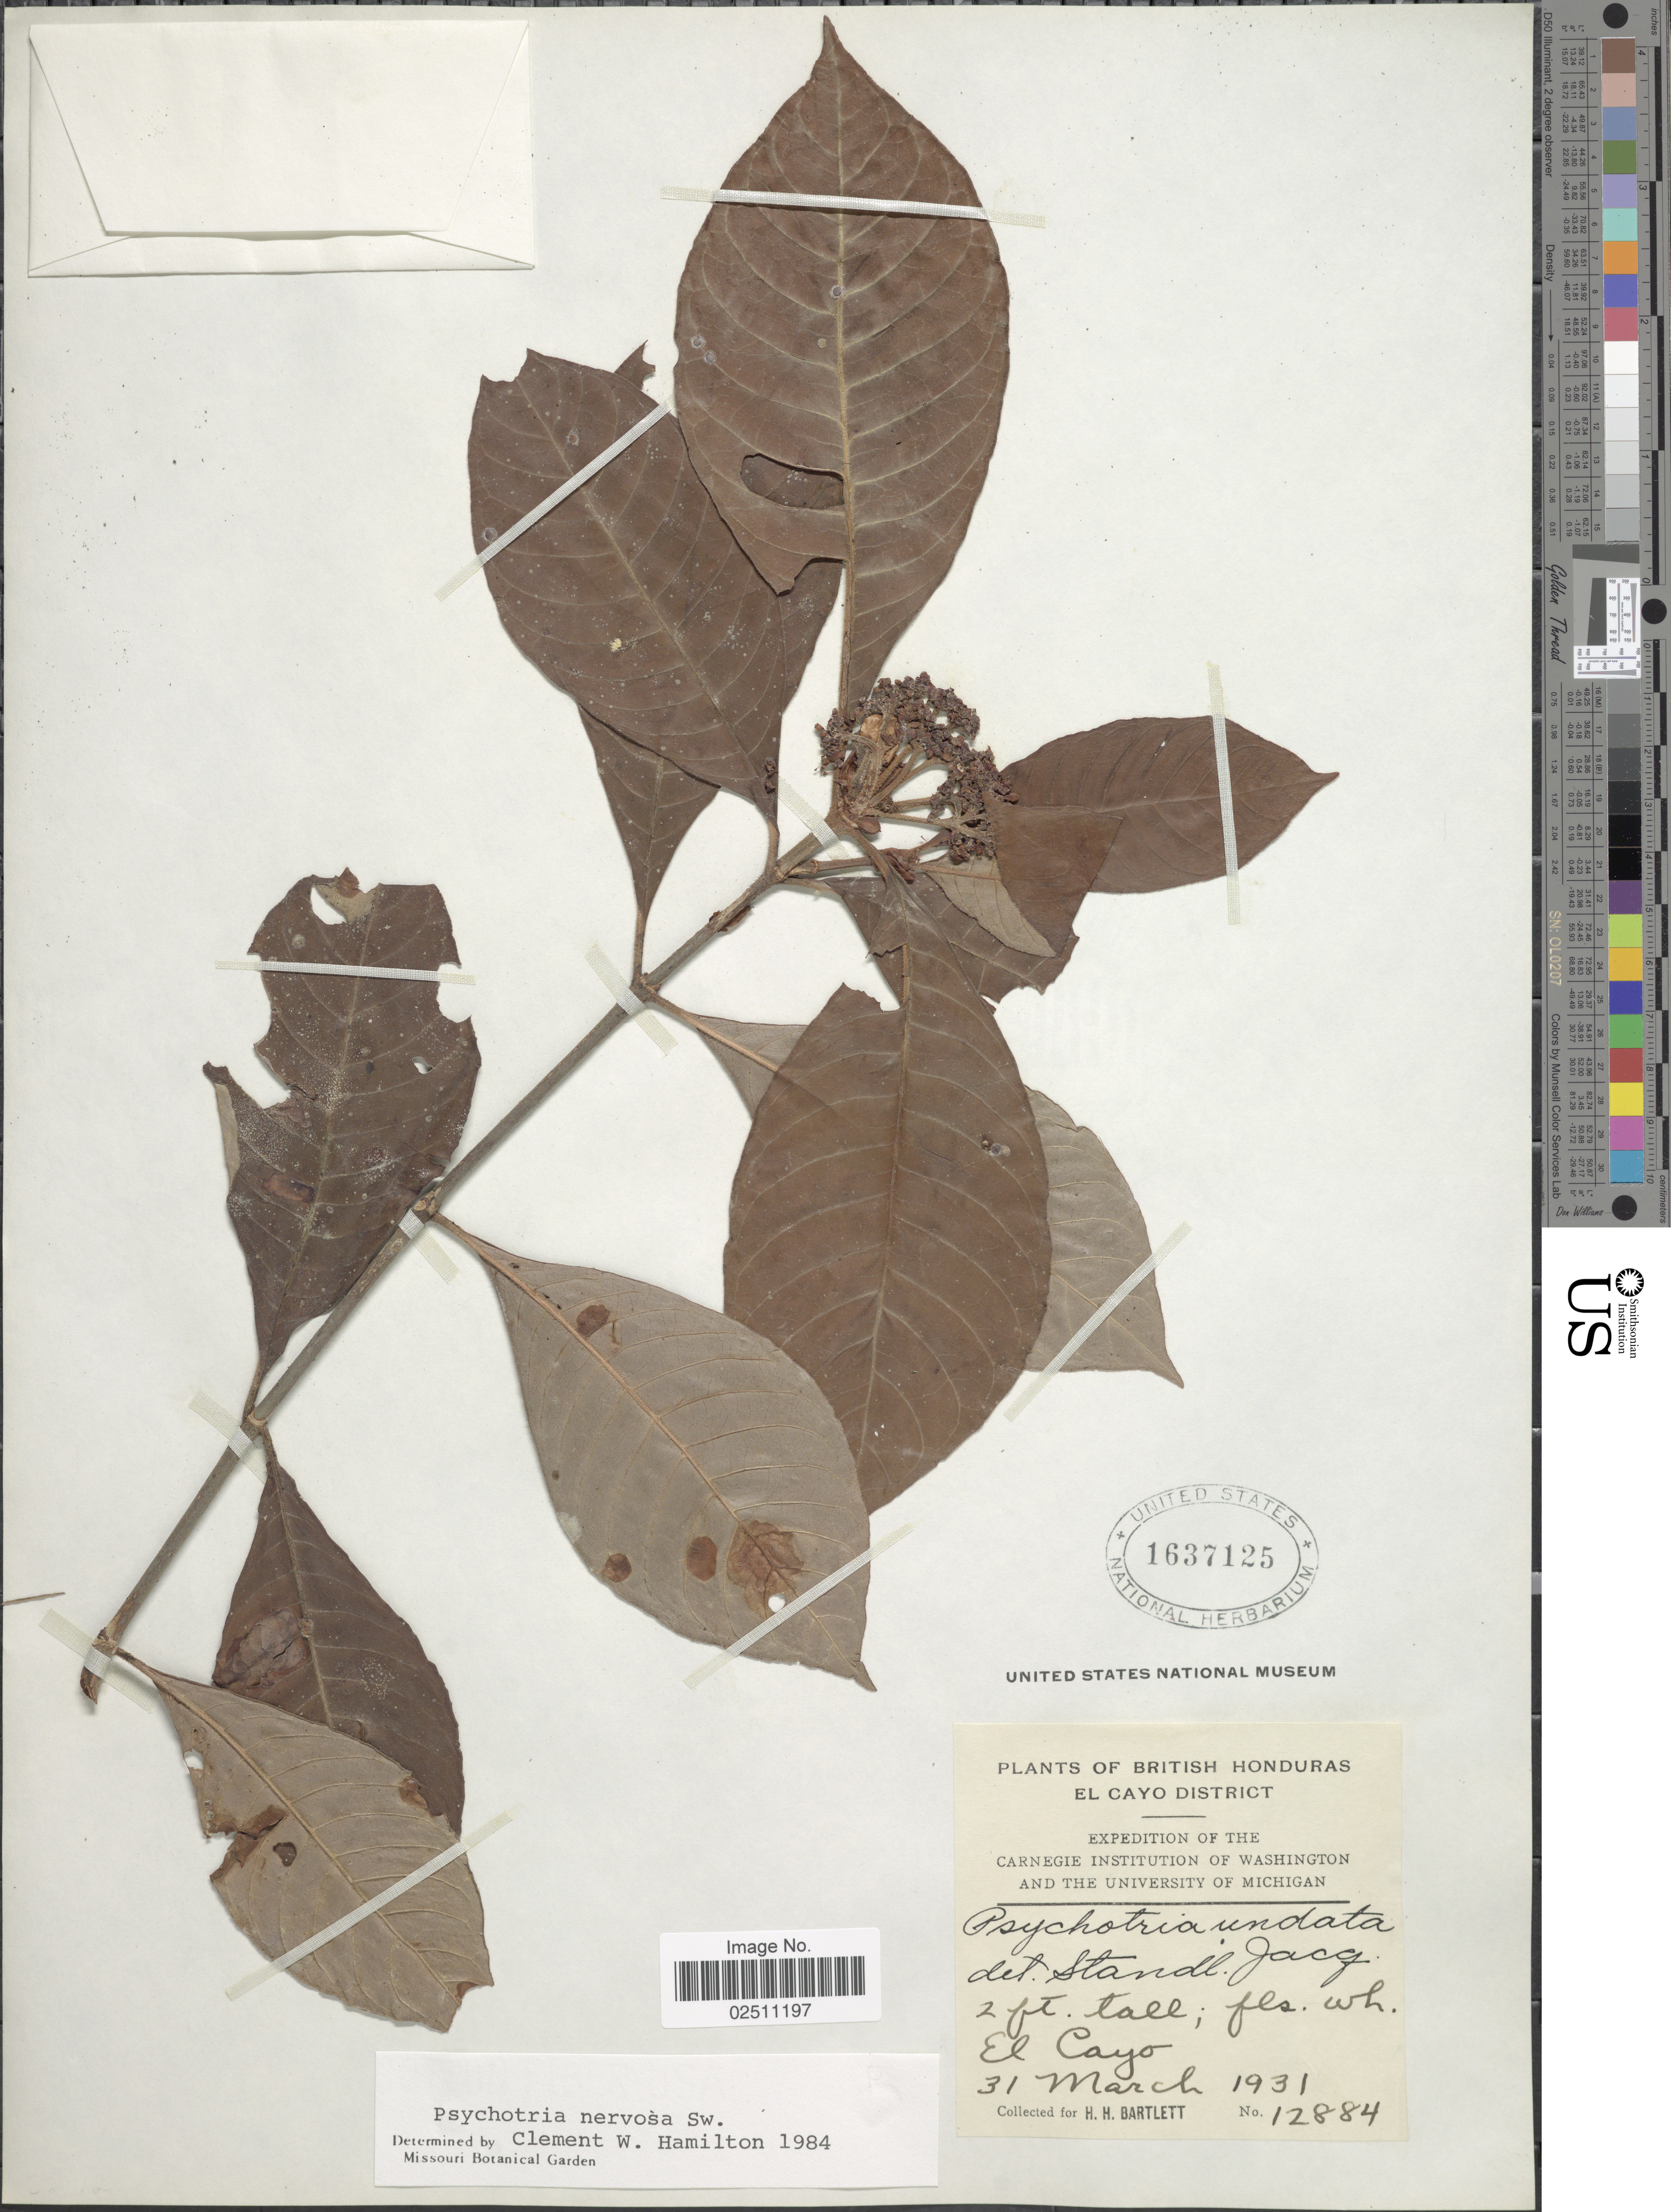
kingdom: Plantae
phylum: Tracheophyta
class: Magnoliopsida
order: Gentianales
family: Rubiaceae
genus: Psychotria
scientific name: Psychotria nervosa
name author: Sw.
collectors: H. H. Bartlett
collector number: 12884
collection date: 1931-03-31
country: Belize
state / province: Cayo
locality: British Honduras, El Cayo District, El Cayo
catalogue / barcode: US 1637125